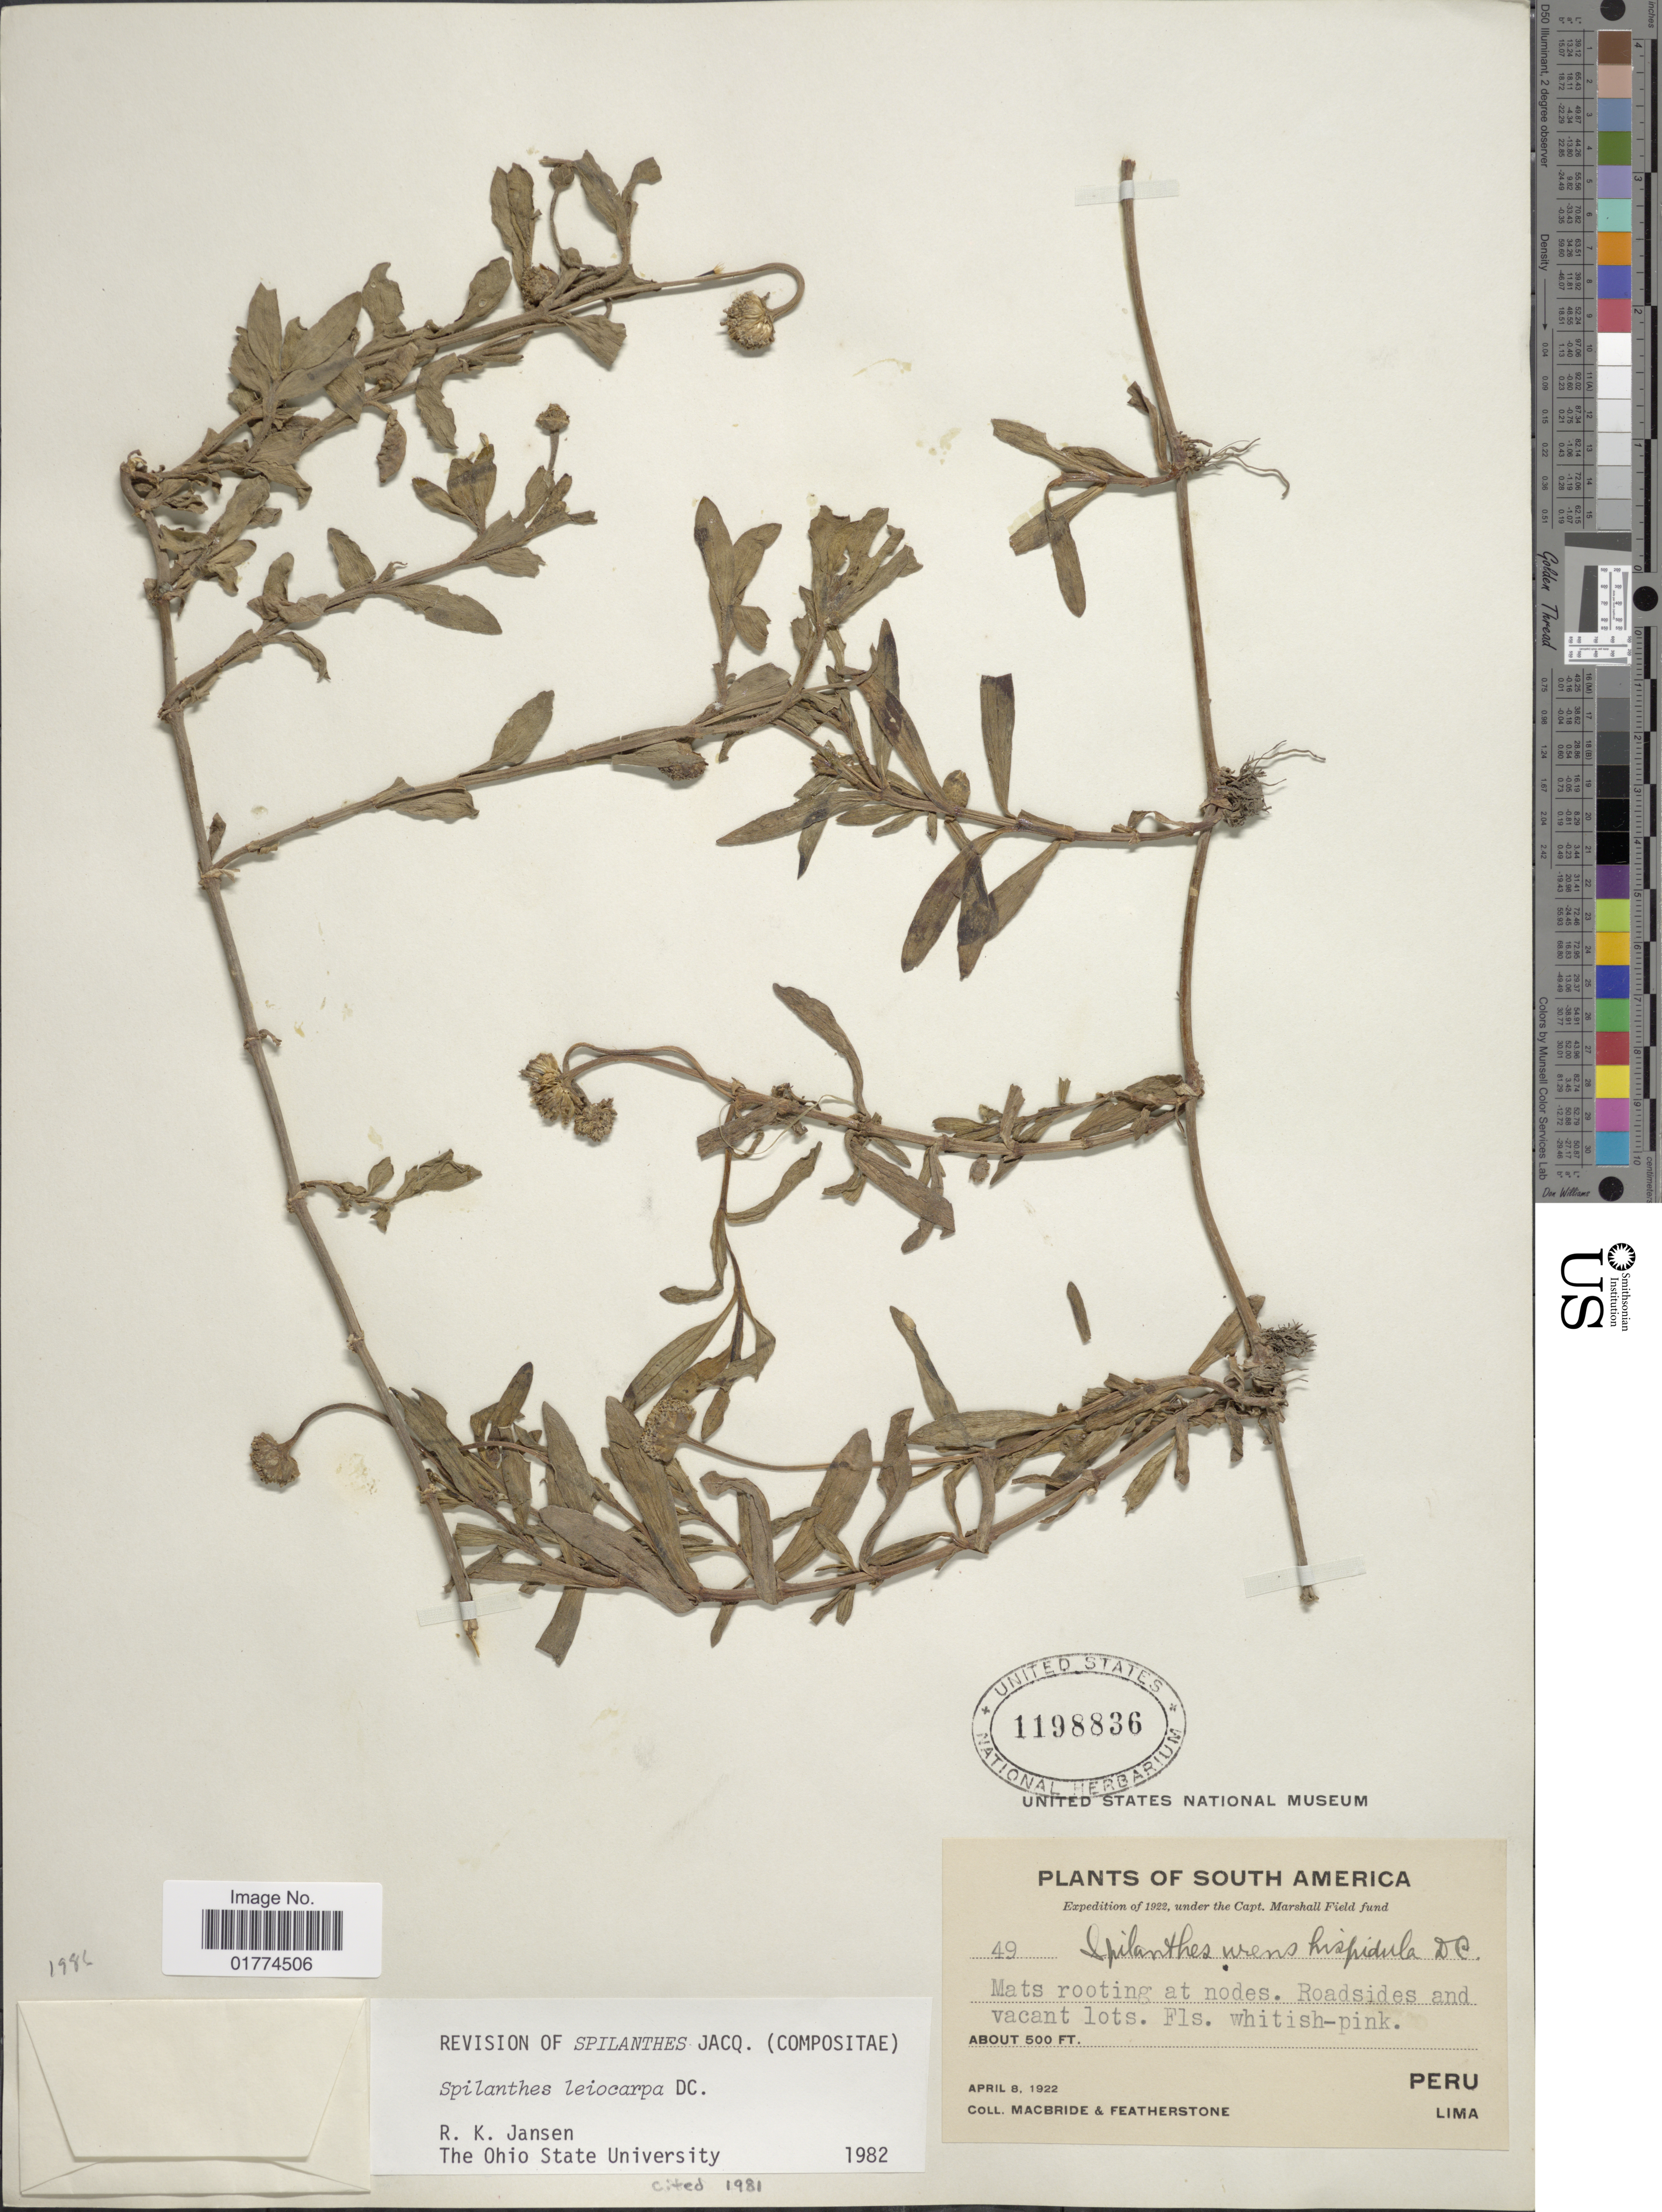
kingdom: Plantae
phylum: Tracheophyta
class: Magnoliopsida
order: Asterales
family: Asteraceae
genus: Spilanthes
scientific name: Spilanthes leiocarpa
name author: DC.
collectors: Macbride, -- & -. Featherstone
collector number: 49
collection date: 1922-04-08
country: Peru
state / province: Lima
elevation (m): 152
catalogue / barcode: US 1198836